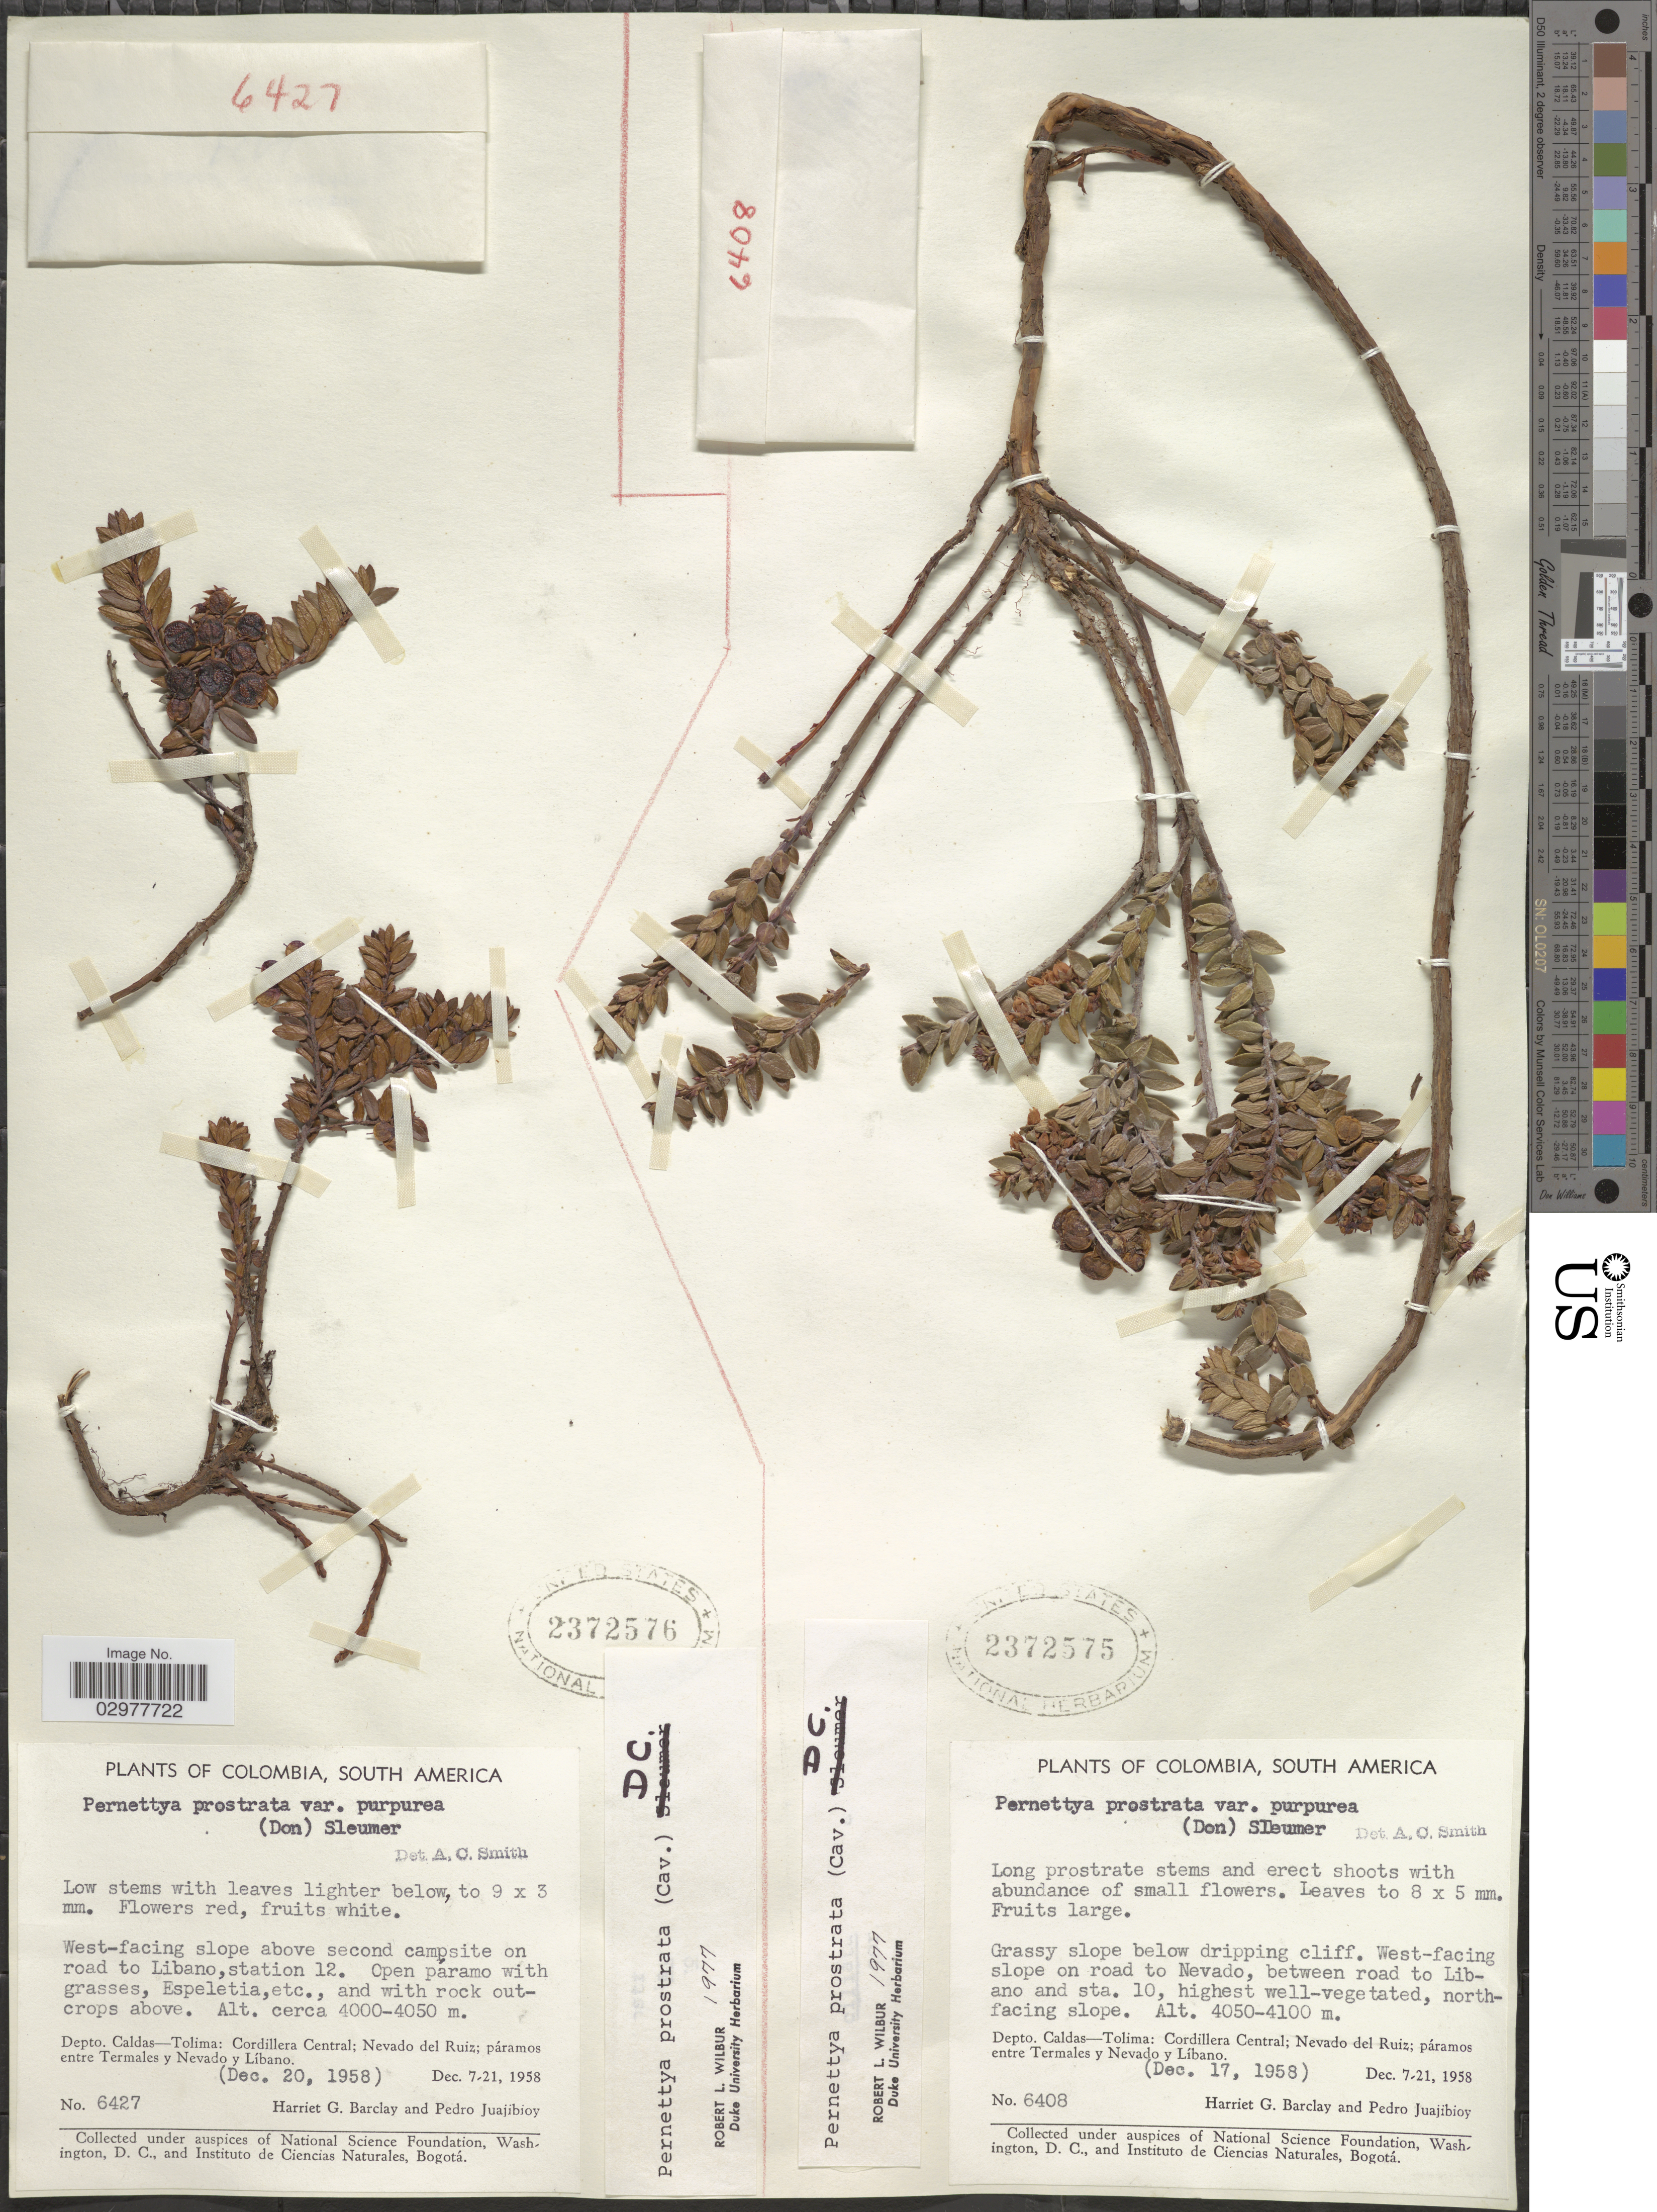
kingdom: Plantae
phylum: Tracheophyta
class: Magnoliopsida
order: Ericales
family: Ericaceae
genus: Pernettya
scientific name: Pernettya prostrata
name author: (Cav.) DC.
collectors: H. G. Barclay & P. Juajibioy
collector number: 6427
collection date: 1958-12-20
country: Colombia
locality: West-facing slope above second campsite on road to Libano, station 12. Depto. Caldas-Tolima: Cordillera Central; Nevado del Ruiz; páramos entre Termales y Nevado y Líbano.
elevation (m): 4000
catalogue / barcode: US 2372576